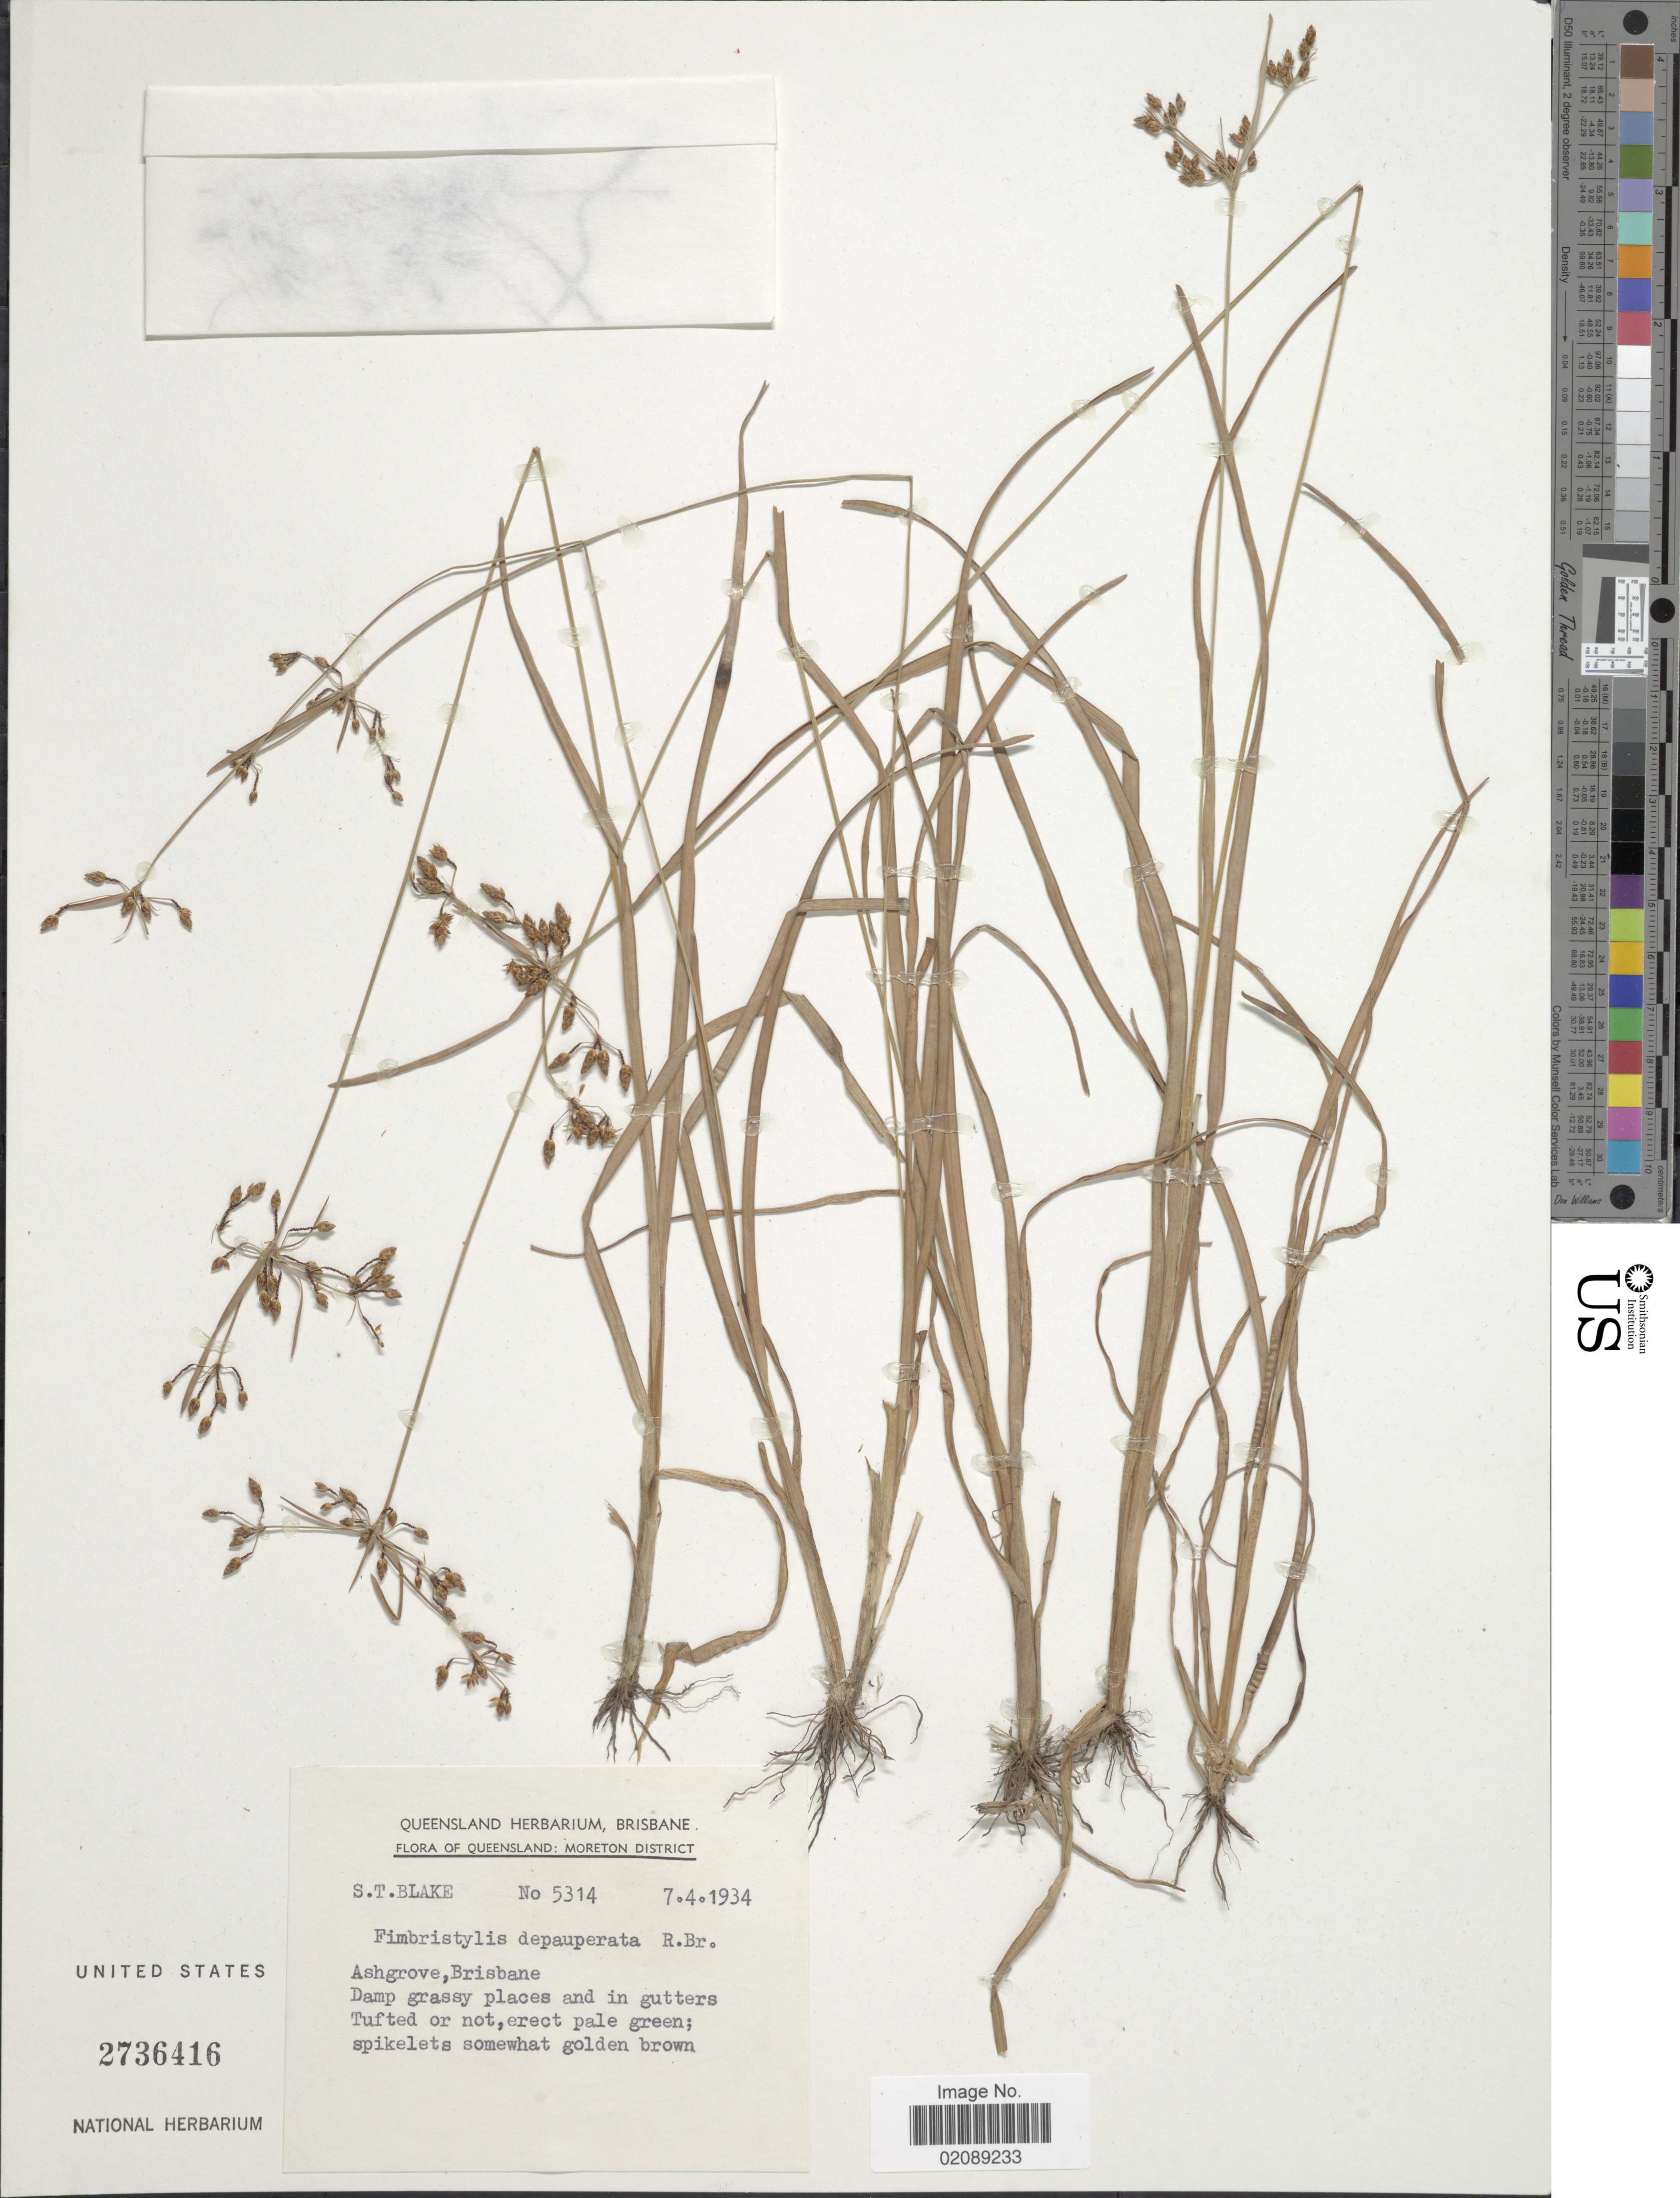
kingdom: Plantae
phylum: Tracheophyta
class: Liliopsida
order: Poales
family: Cyperaceae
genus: Fimbristylis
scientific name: Fimbristylis depauperata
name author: R. Br.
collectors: S. T. Blake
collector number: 5314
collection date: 1934-04-07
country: Australia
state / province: Queensland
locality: Moreton District. Ashgrove, Brisbane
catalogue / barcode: US 2736416